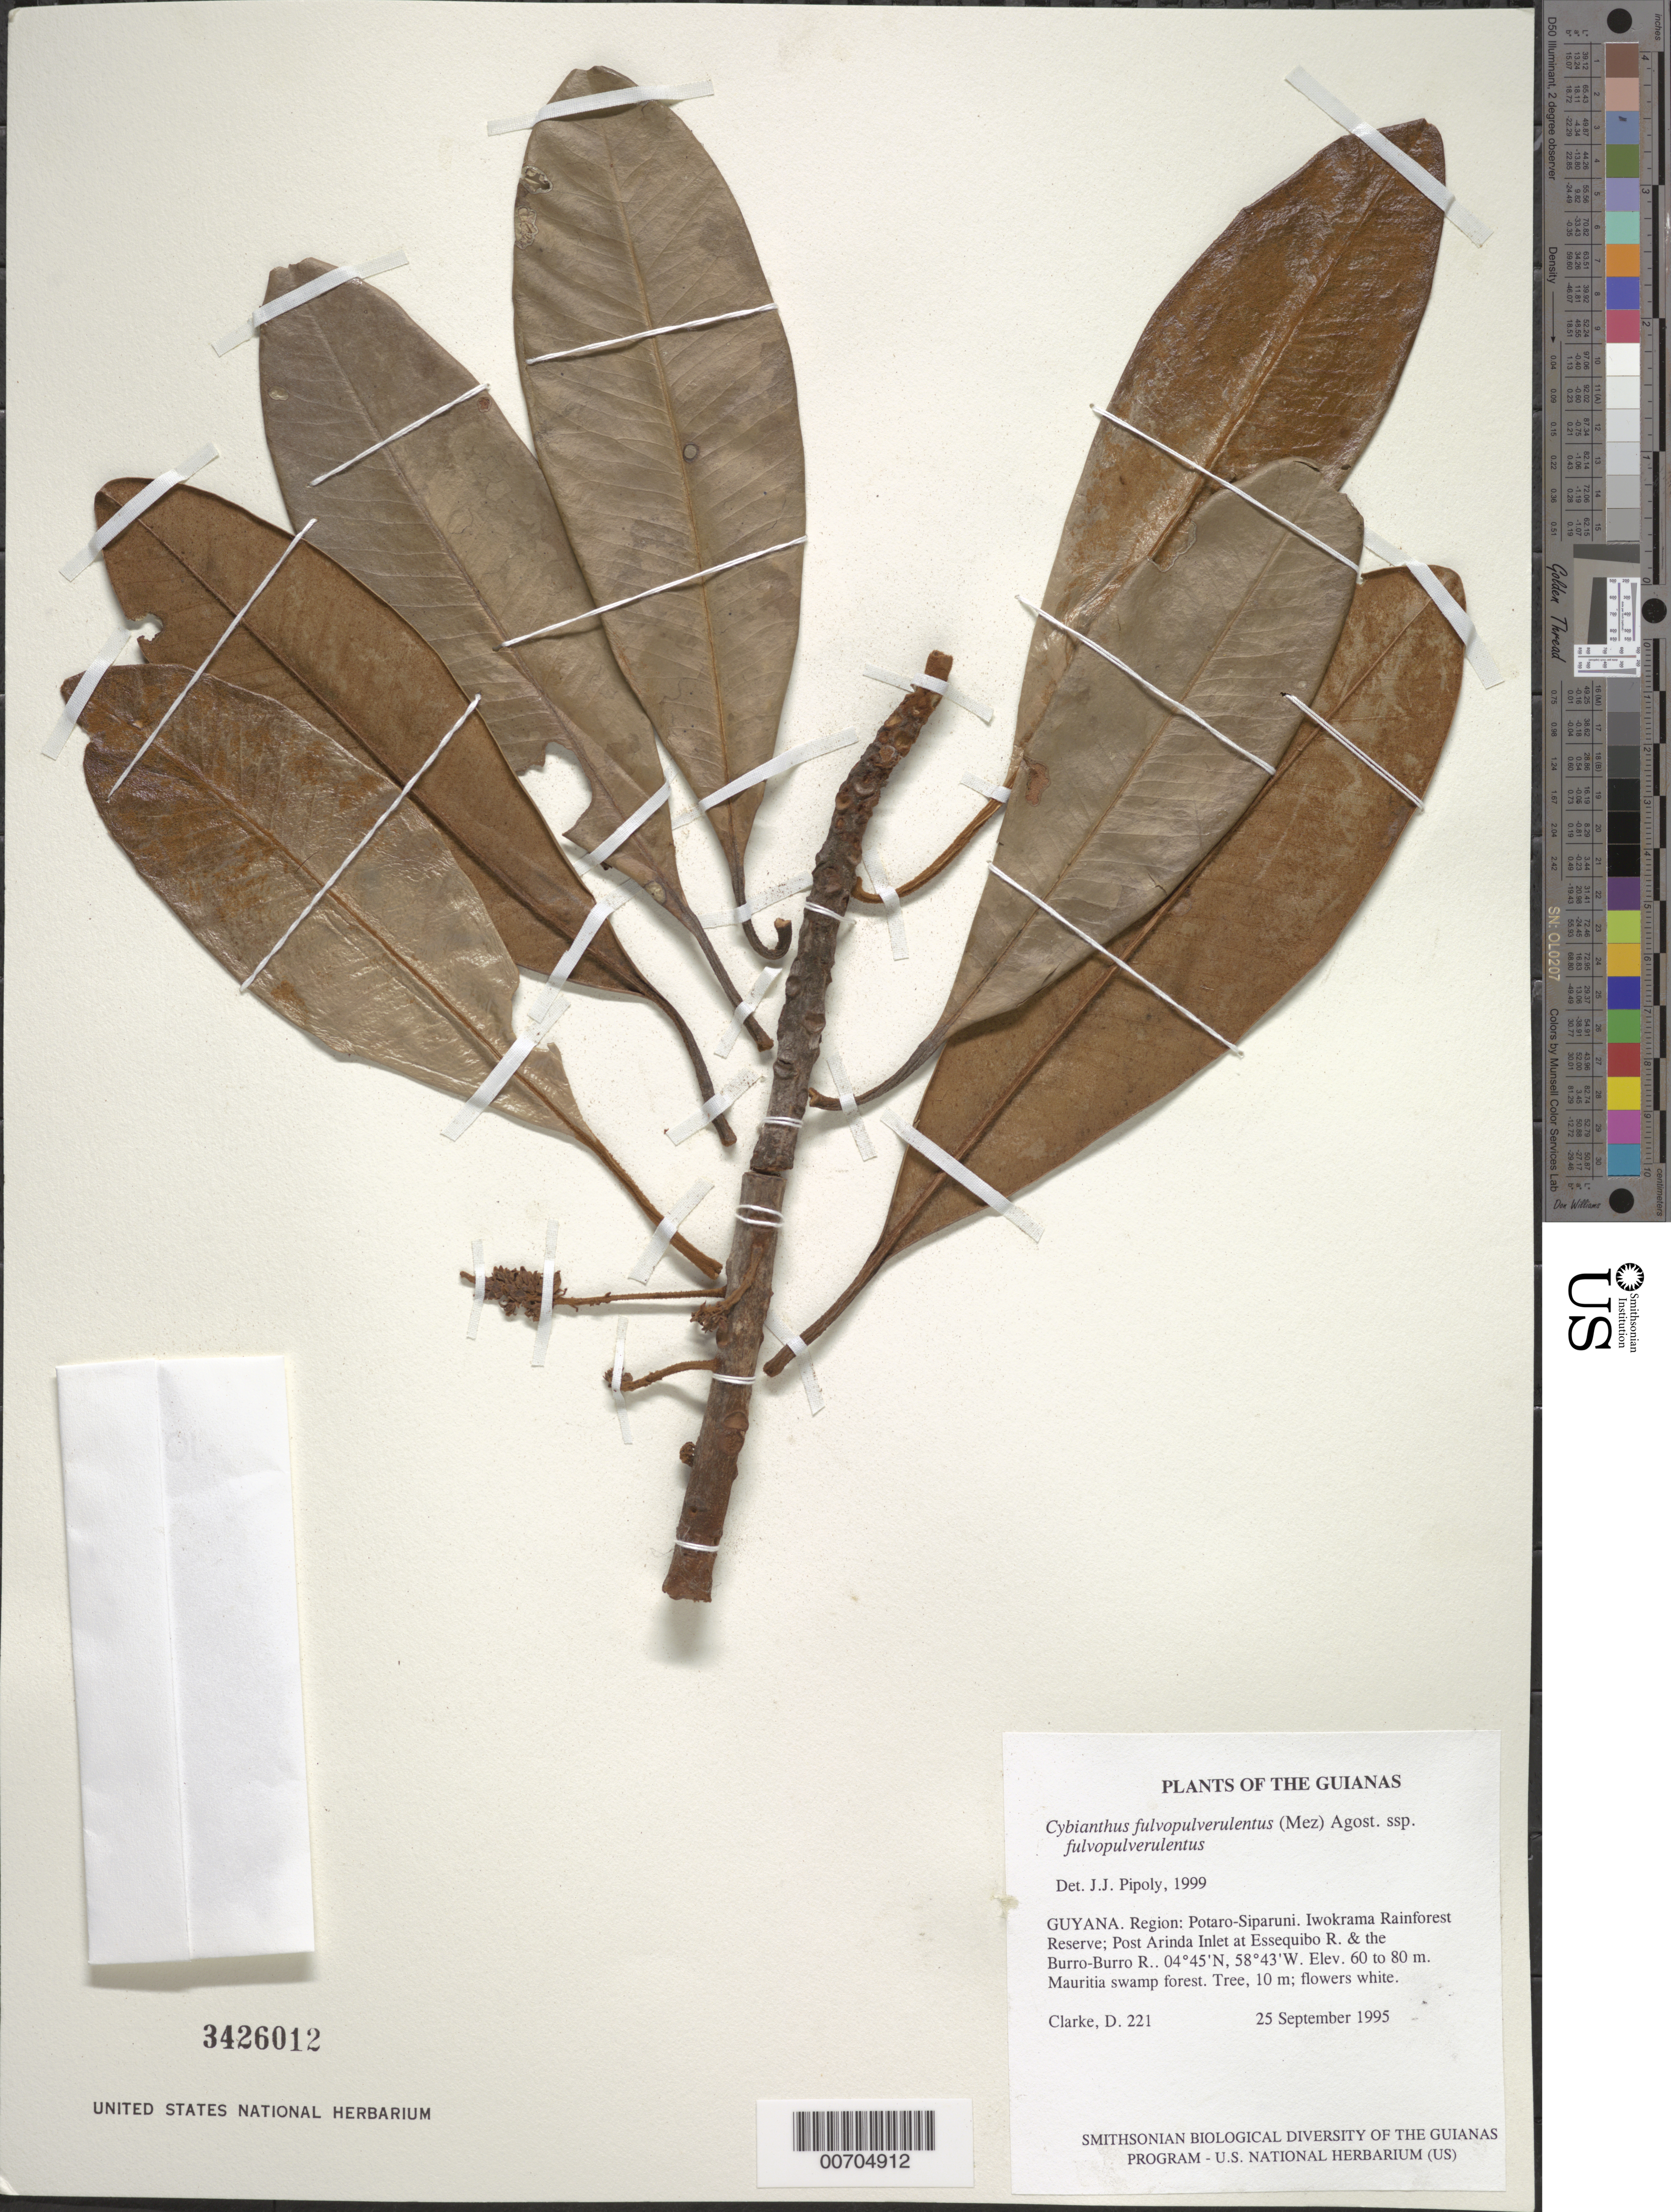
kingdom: Plantae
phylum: Tracheophyta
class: Magnoliopsida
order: Ericales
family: Primulaceae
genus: Cybianthus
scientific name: Cybianthus fulvopulverulentus subsp. fulvopulverulentus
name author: (Mez) G. Agostini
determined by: Pipoly, J. J., III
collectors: H. D. Clarke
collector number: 221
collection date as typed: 25 September 1995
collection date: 1995-09-25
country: Guyana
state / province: Potaro-Siparuni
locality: Iwokrama Rainforest Reserve; Post Arinda Inlet at Essequibo R. & the Burro-Burro R.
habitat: Mauritia swamp forest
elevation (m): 60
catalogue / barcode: US 3426012